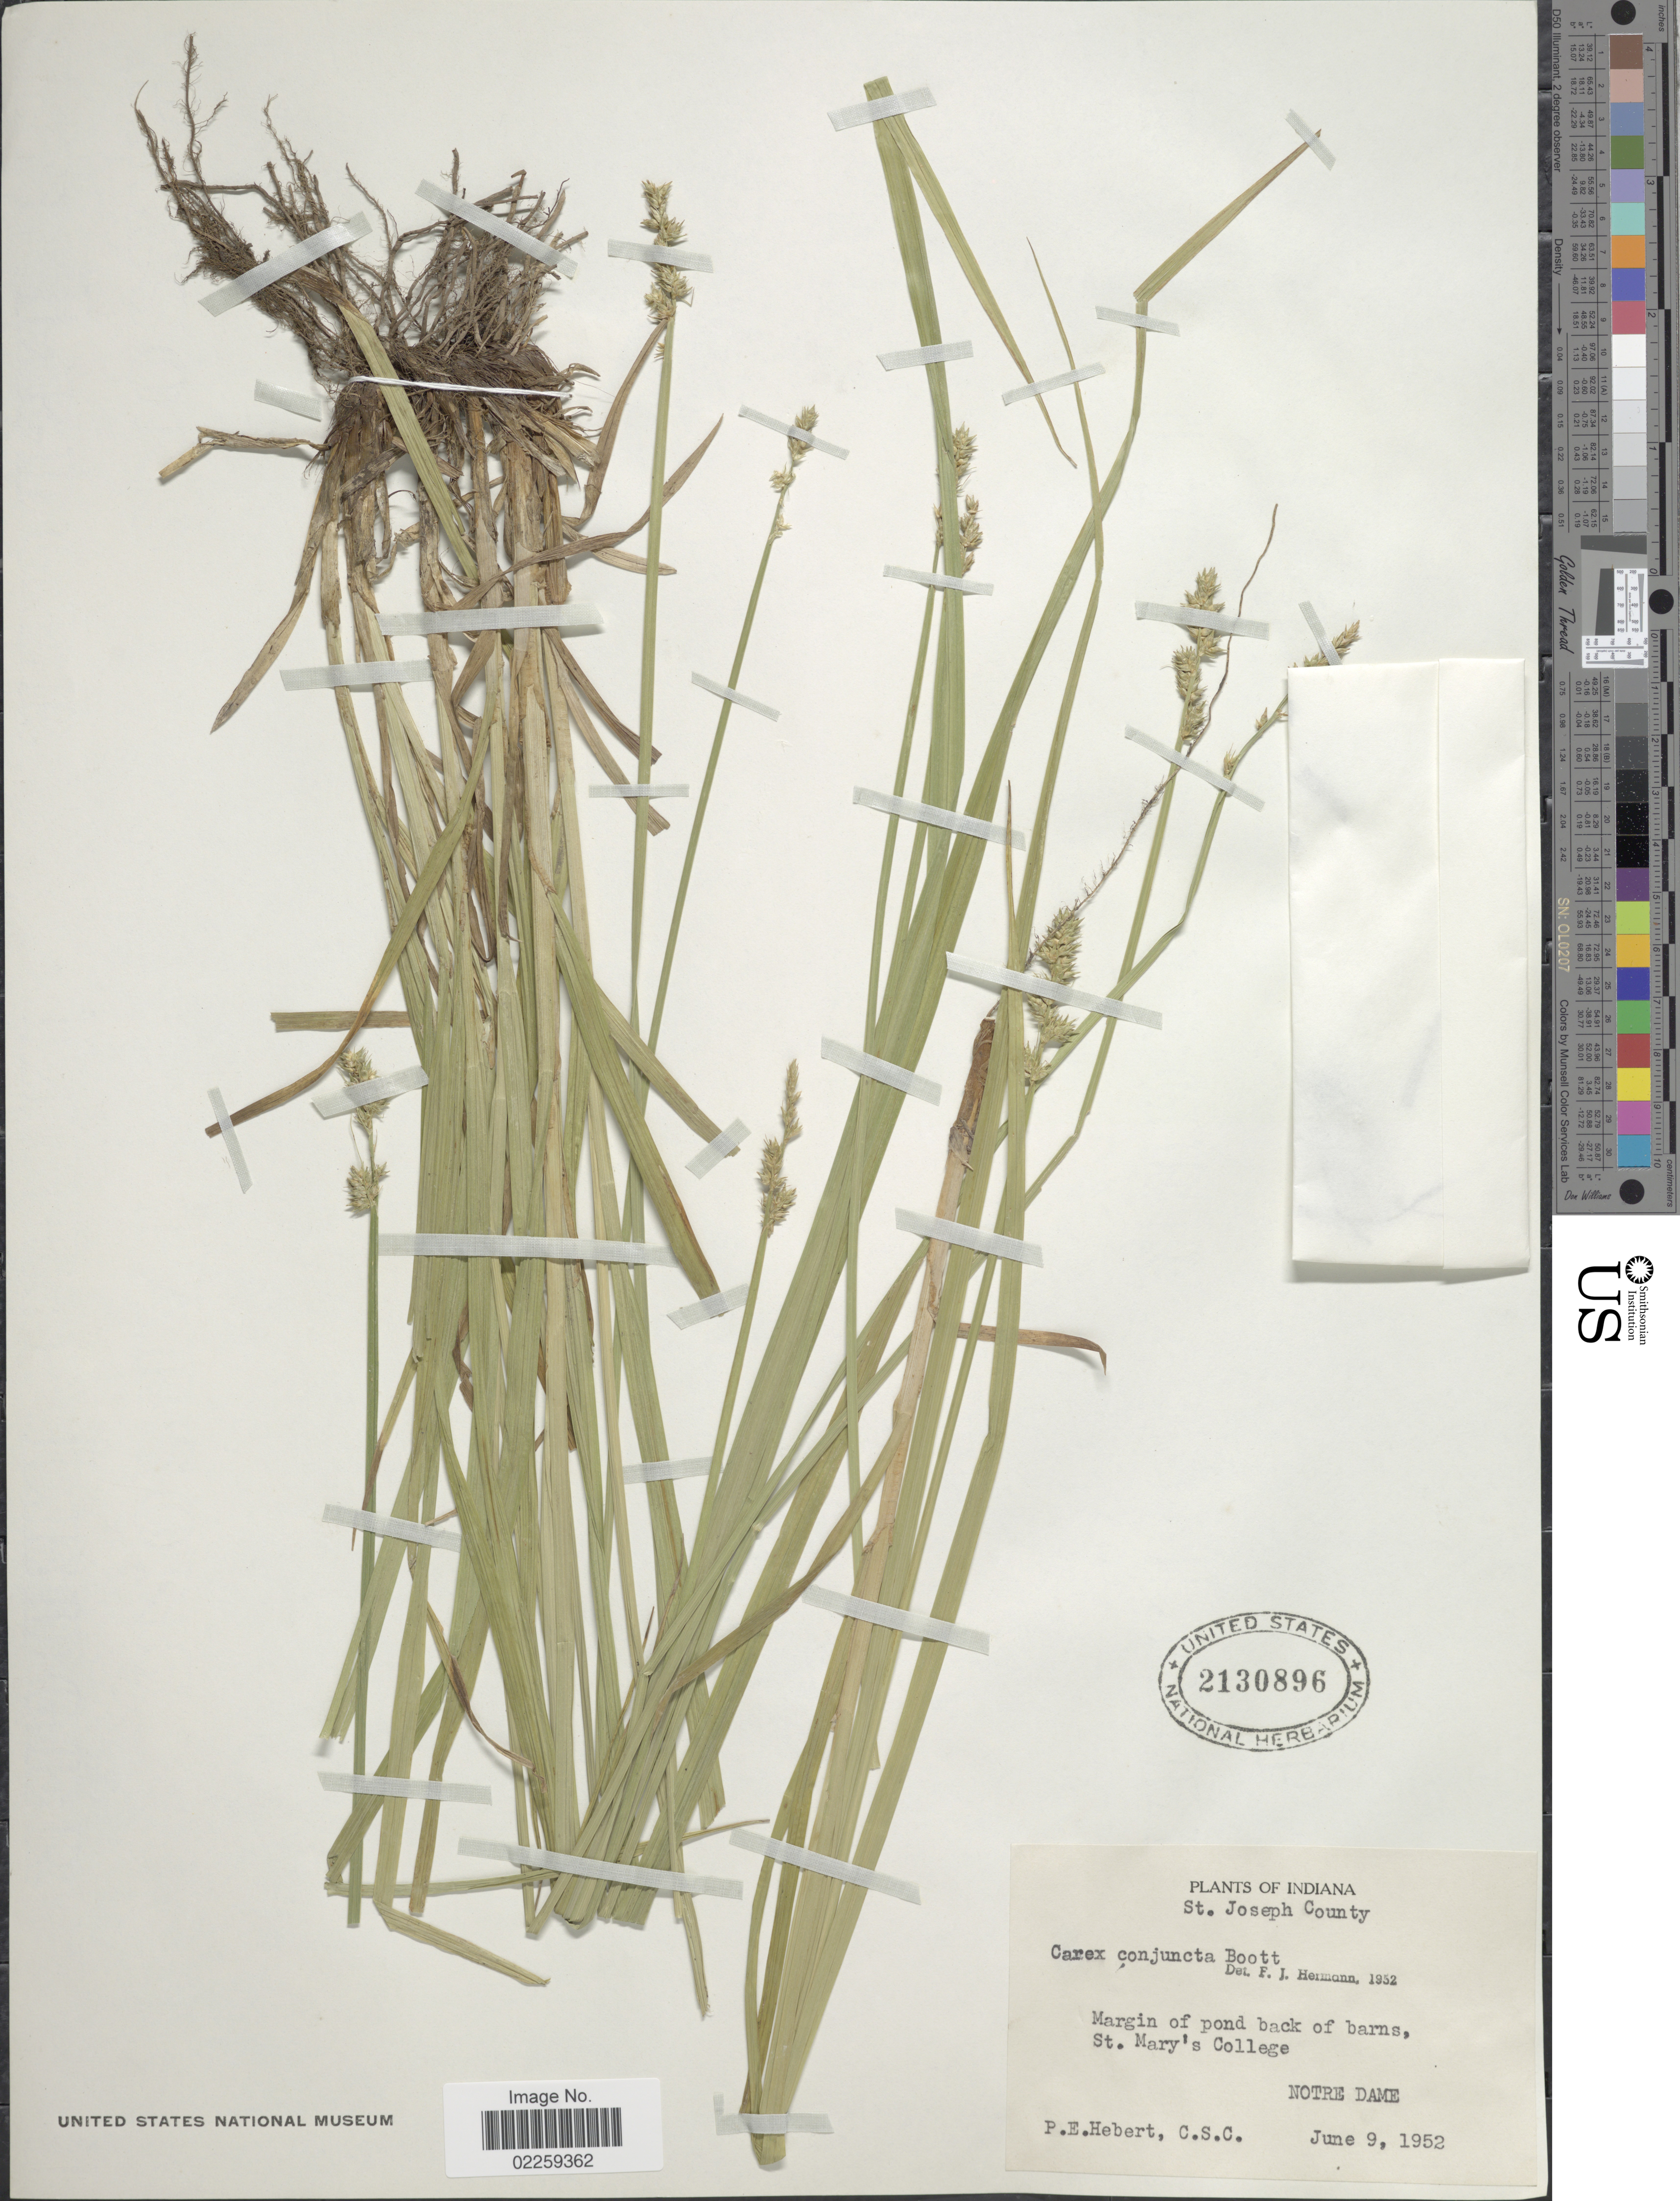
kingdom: Plantae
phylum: Tracheophyta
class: Liliopsida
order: Poales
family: Cyperaceae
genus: Carex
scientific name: Carex conjuncta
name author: Boott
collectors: P. Hebert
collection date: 1952-06-09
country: United States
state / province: Indiana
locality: St. Joseph County. St. Mary's College, Notre Dame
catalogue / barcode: US 2130896